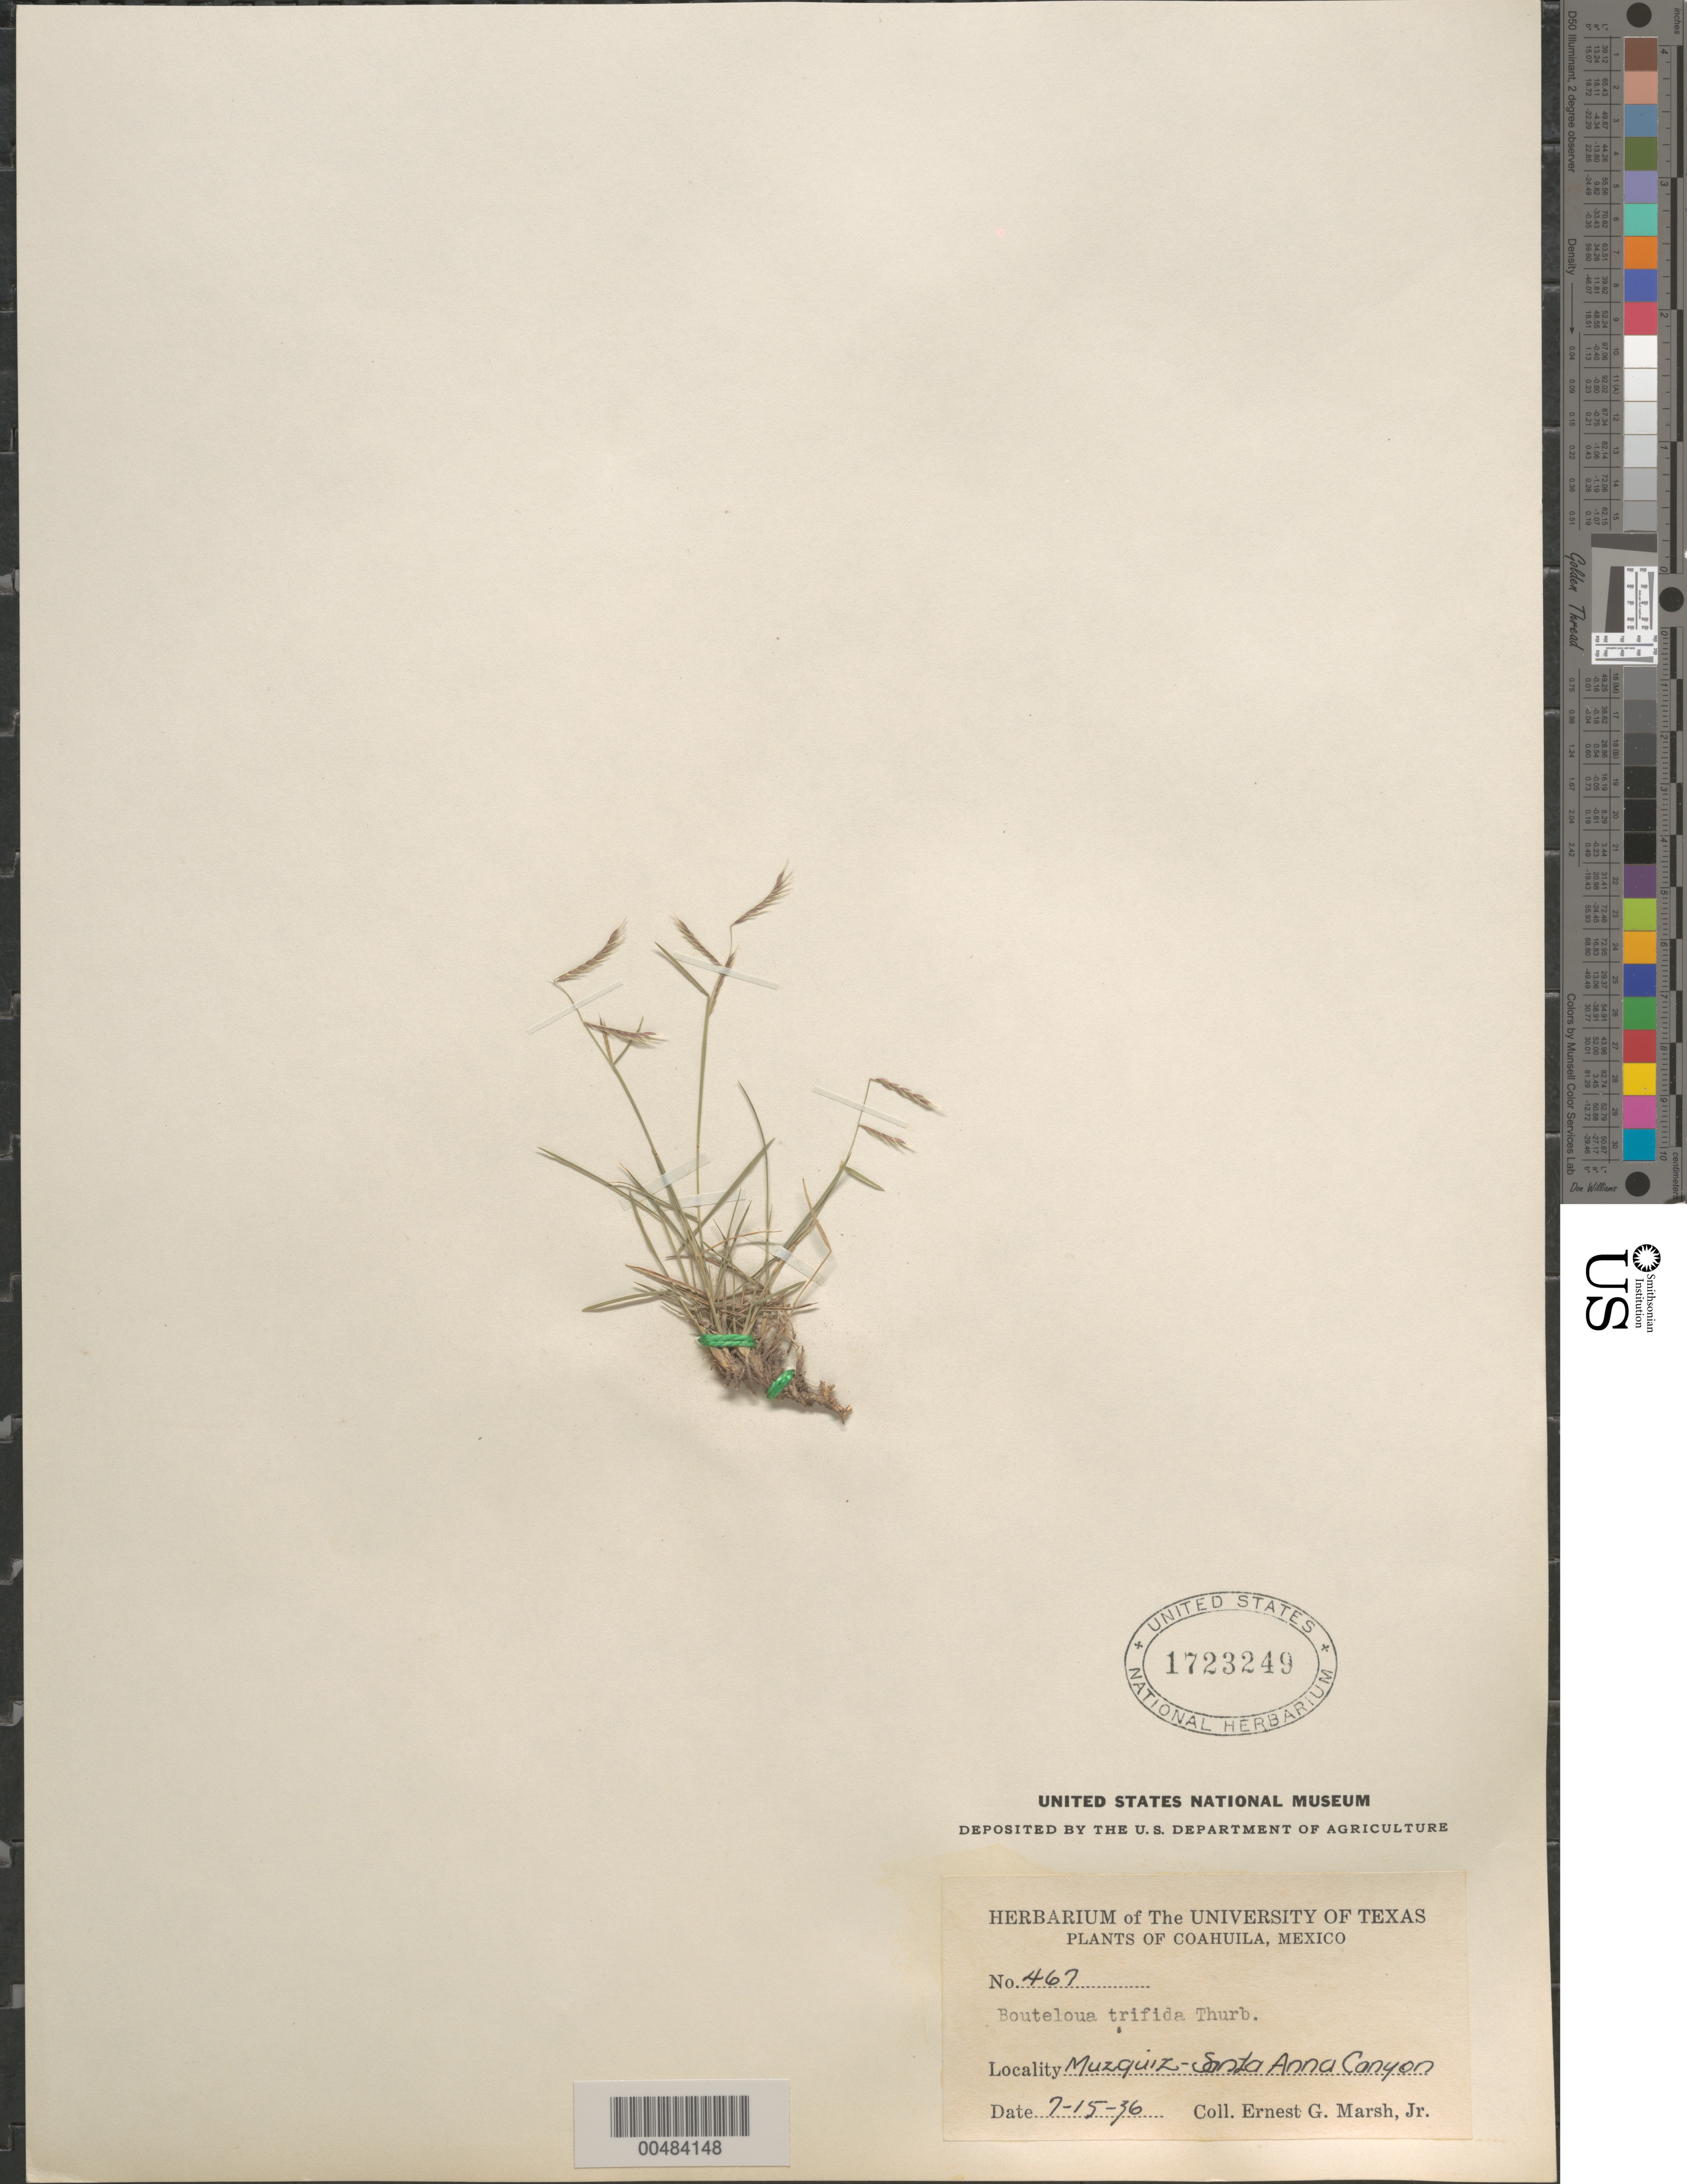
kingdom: Plantae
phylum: Tracheophyta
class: Liliopsida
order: Poales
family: Poaceae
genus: Bouteloua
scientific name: Bouteloua trifida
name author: Thurb.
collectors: E. G. Marsh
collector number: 467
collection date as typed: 15 Jul 1936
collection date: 1936-07-15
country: Mexico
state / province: Coahuila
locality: Muzquiz - Santa Anna Canyon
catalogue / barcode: US 1723249